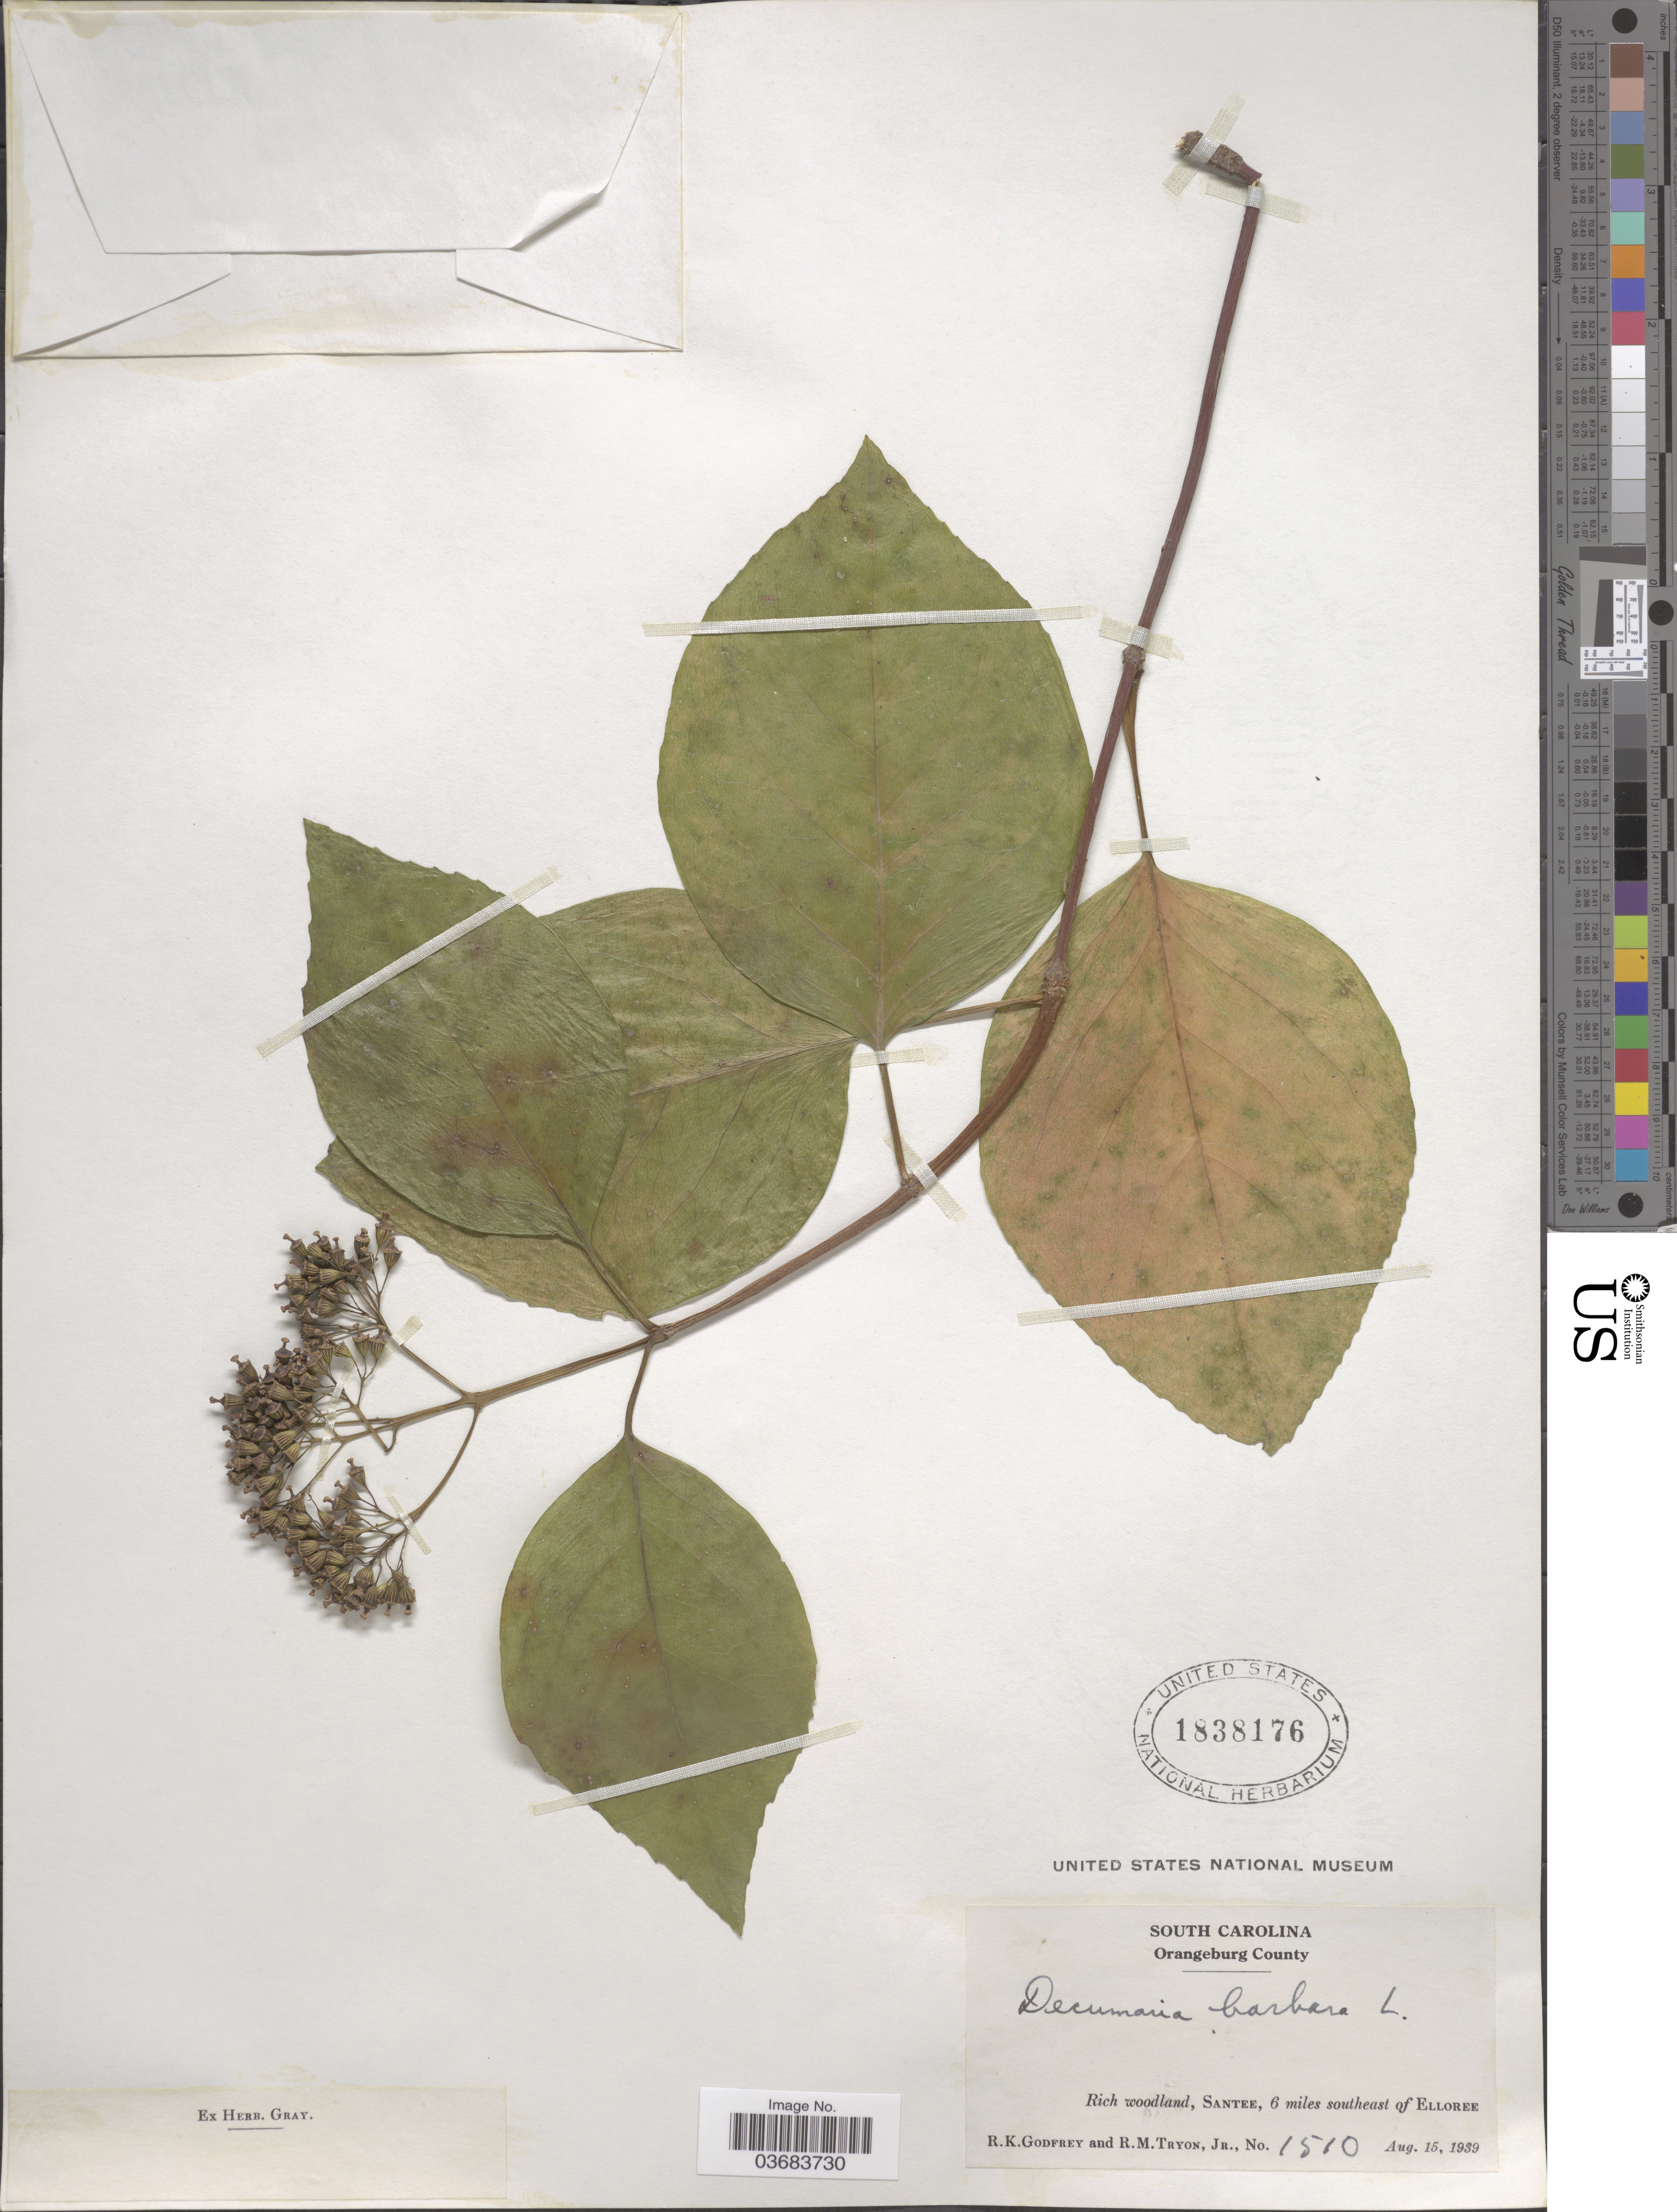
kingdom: Plantae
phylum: Tracheophyta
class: Magnoliopsida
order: Cornales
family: Hydrangeaceae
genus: Decumaria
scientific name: Decumaria barbara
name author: L.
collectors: R. K. Godfrey & R. Tryon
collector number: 1510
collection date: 1939-08-15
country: United States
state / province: South Carolina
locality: Orangeburg County. Rich woodland, Santee, 6 miles southeast of Elloree.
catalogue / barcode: US 1838176